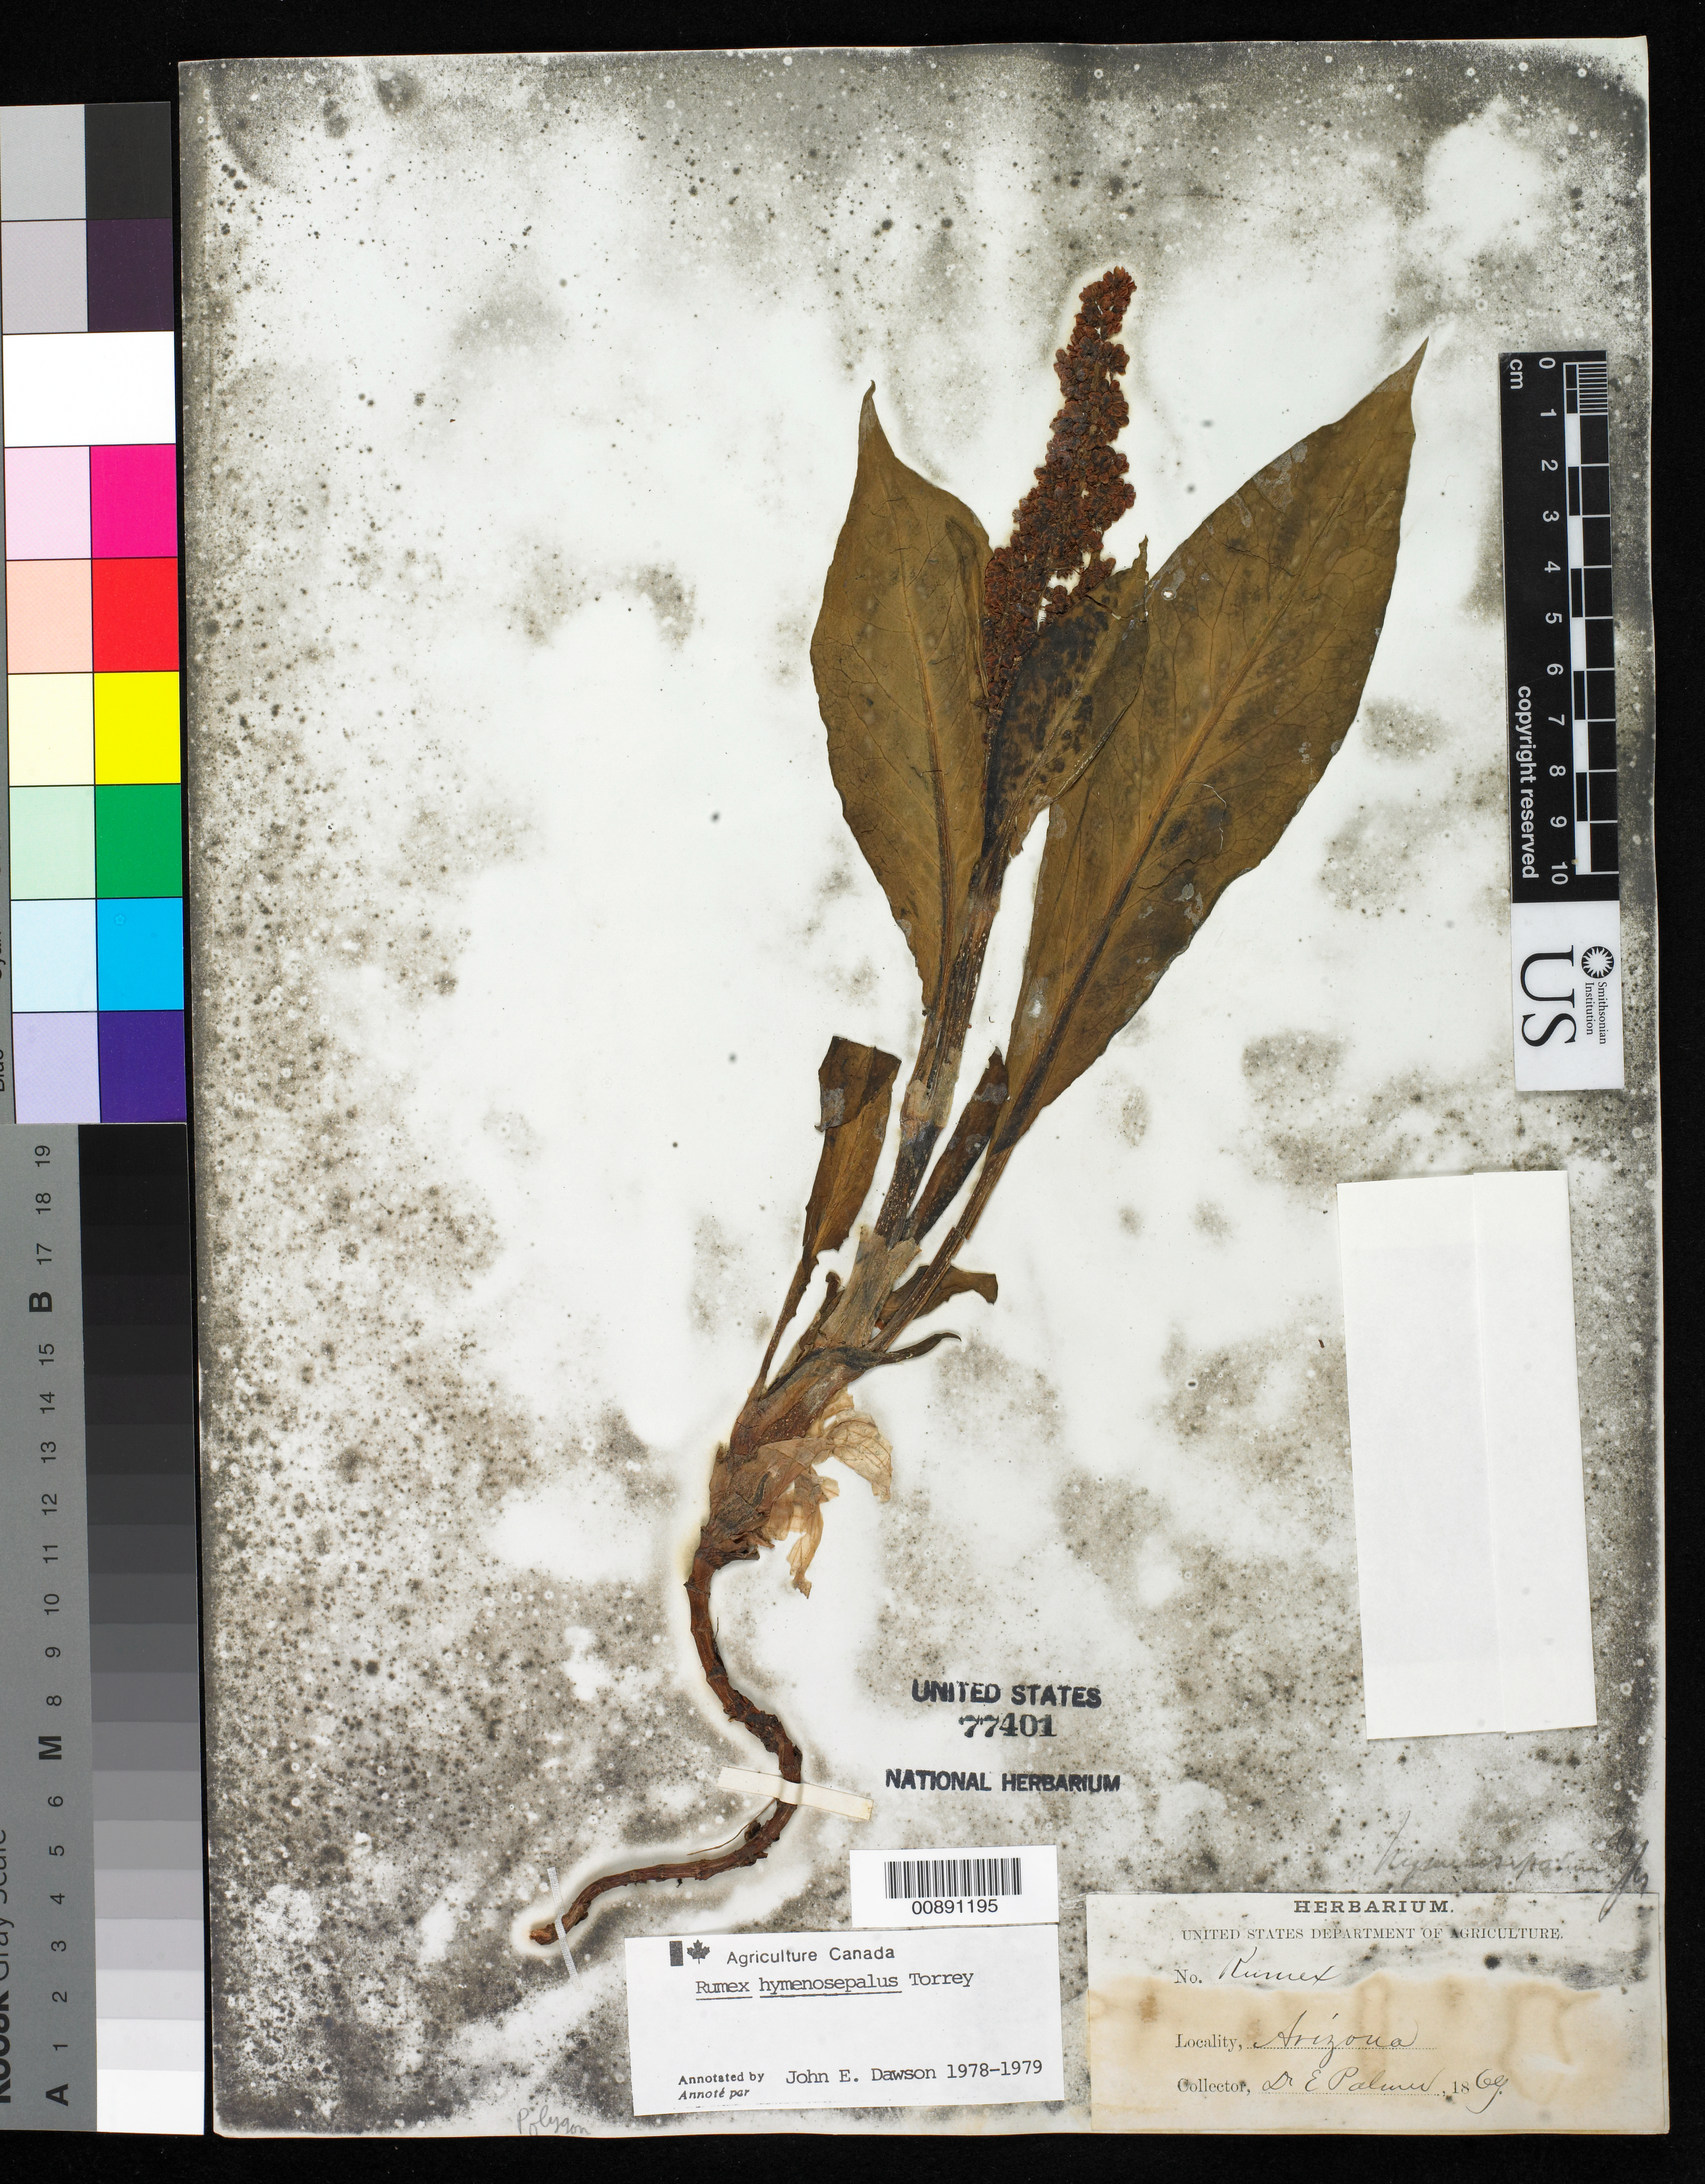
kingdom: Plantae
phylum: Tracheophyta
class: Magnoliopsida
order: Caryophyllales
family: Polygonaceae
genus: Rumex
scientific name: Rumex hymenosepalus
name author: Torr.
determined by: Dawson, J. E.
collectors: E. Palmer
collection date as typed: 1869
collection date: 1869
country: United States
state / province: Arizona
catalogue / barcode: US 77401